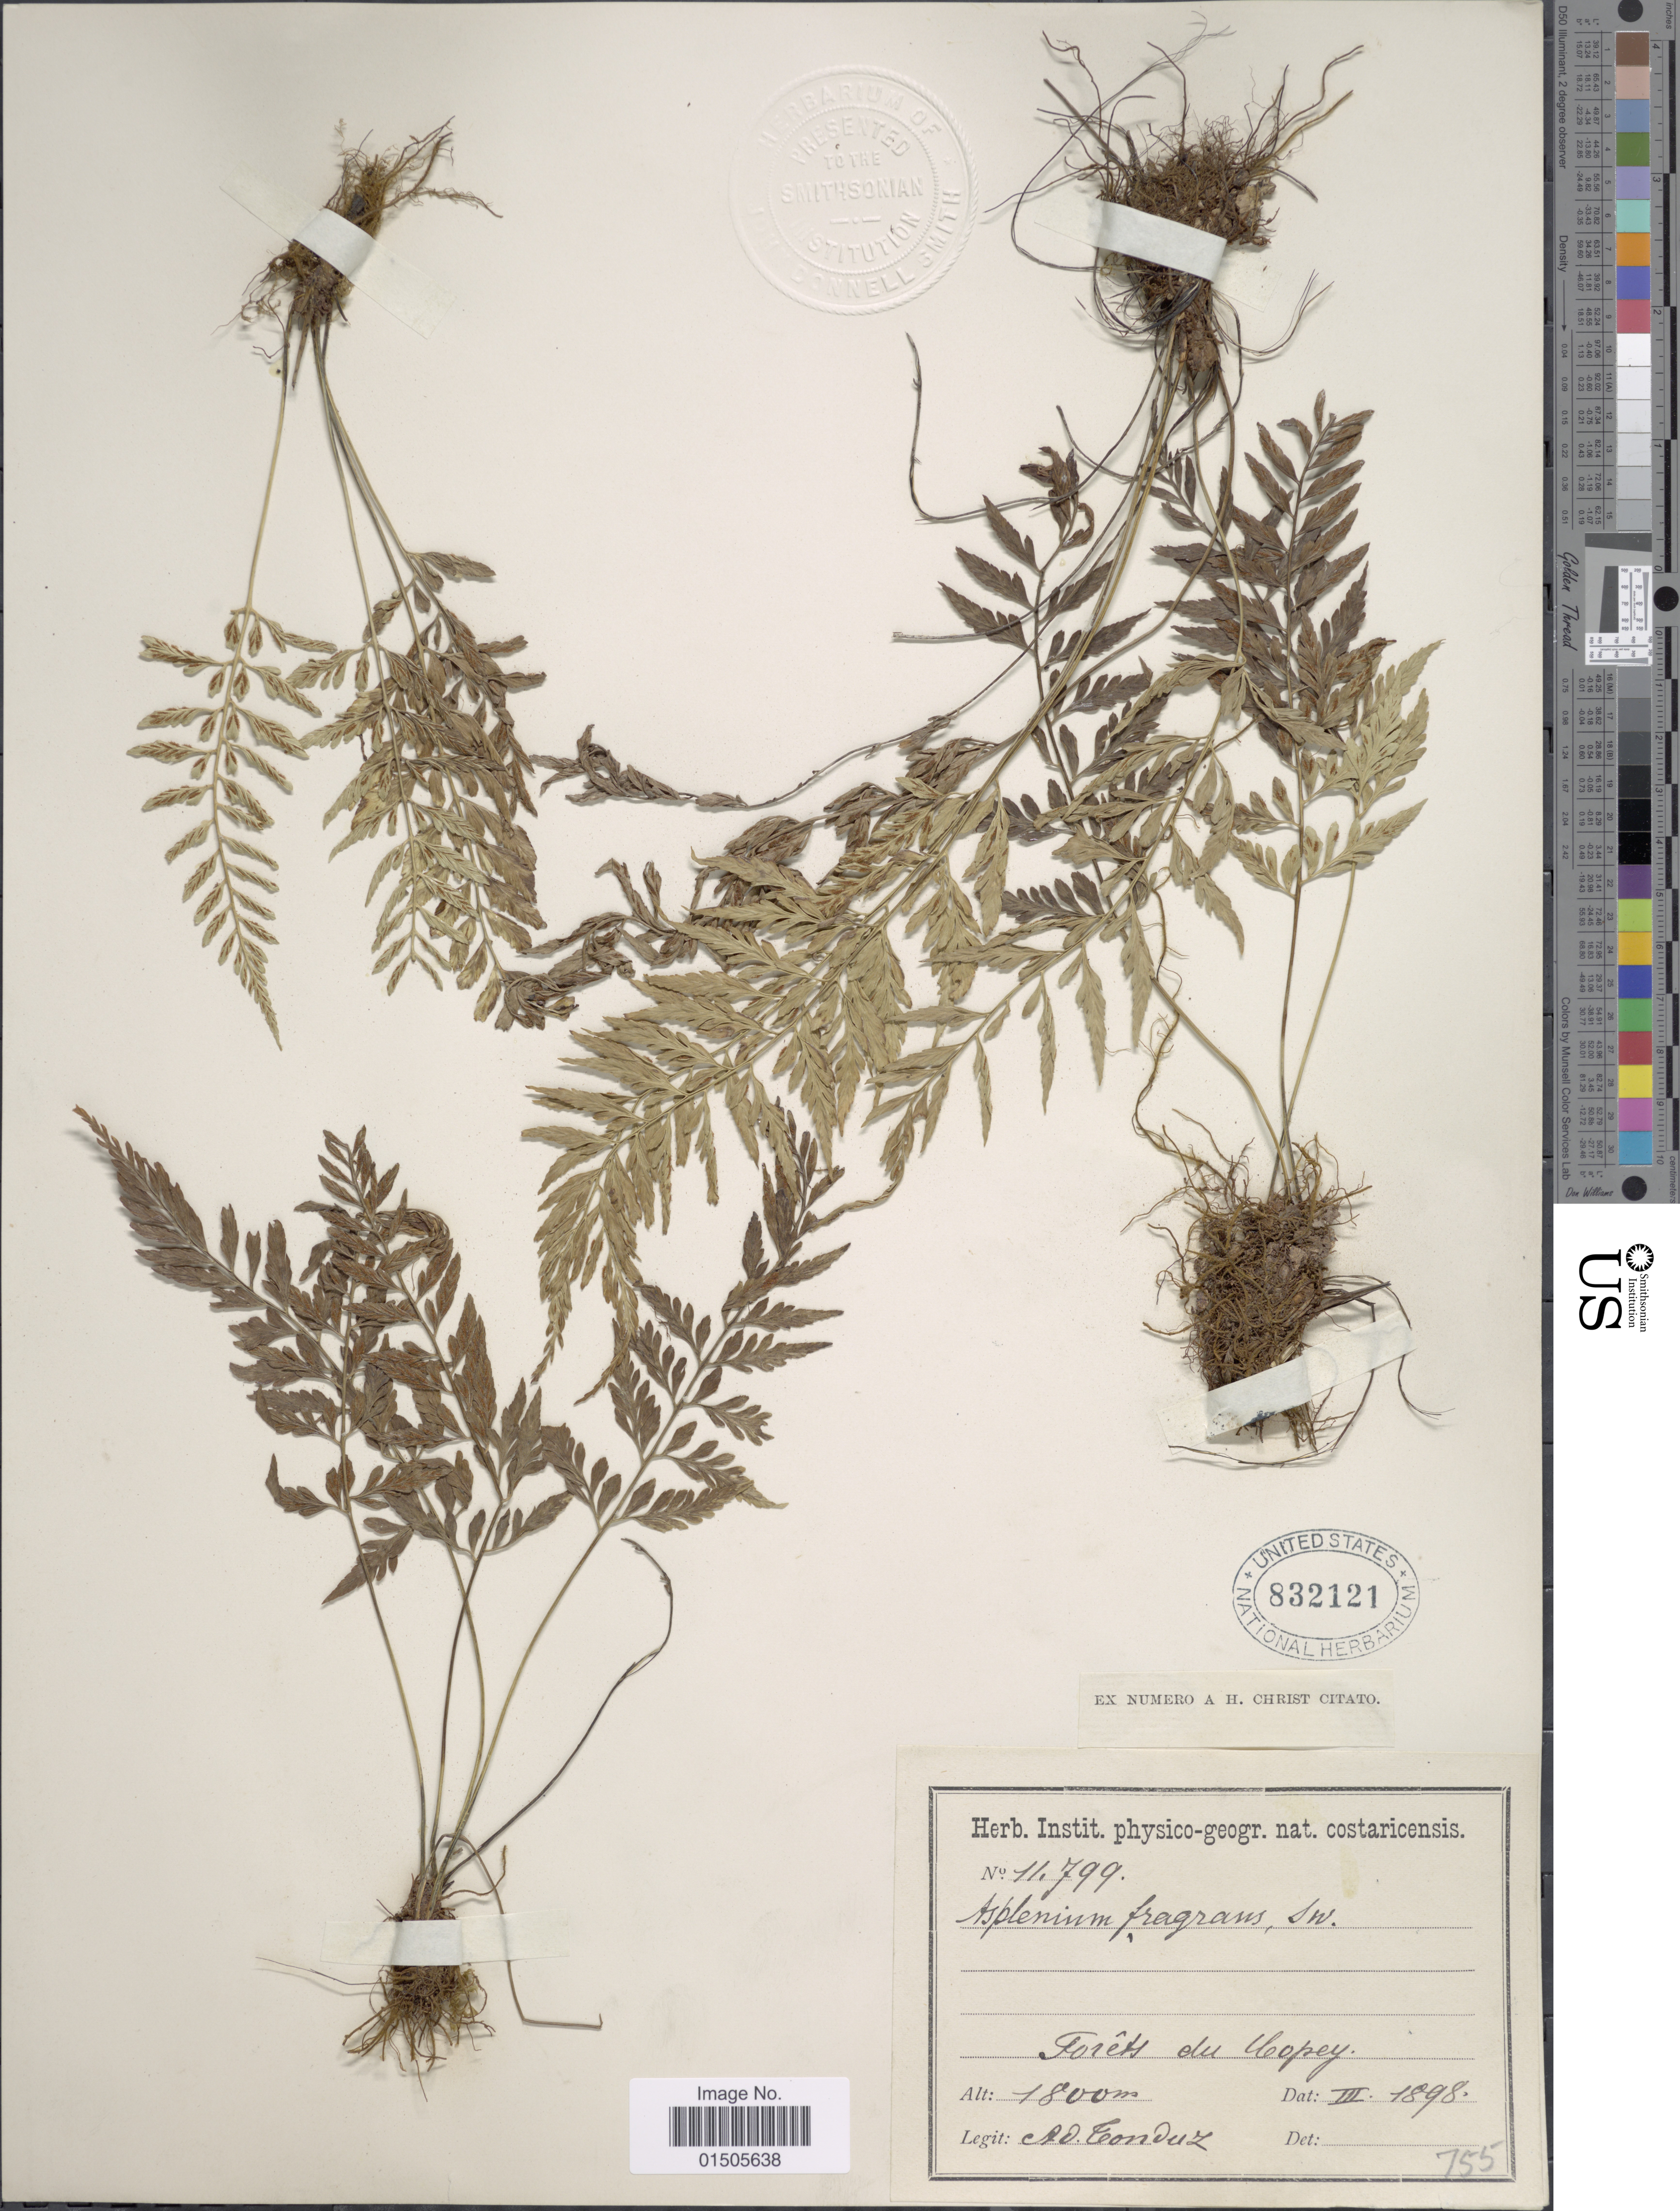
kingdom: Plantae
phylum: Tracheophyta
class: Polypodiopsida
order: Polypodiales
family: Aspleniaceae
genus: Asplenium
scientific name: Asplenium auritum var. moritzianum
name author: Hieron.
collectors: A. Conduk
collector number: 11799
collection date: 1898-03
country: Costa Rica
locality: Forets de Copey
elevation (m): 1800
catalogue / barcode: US 832121